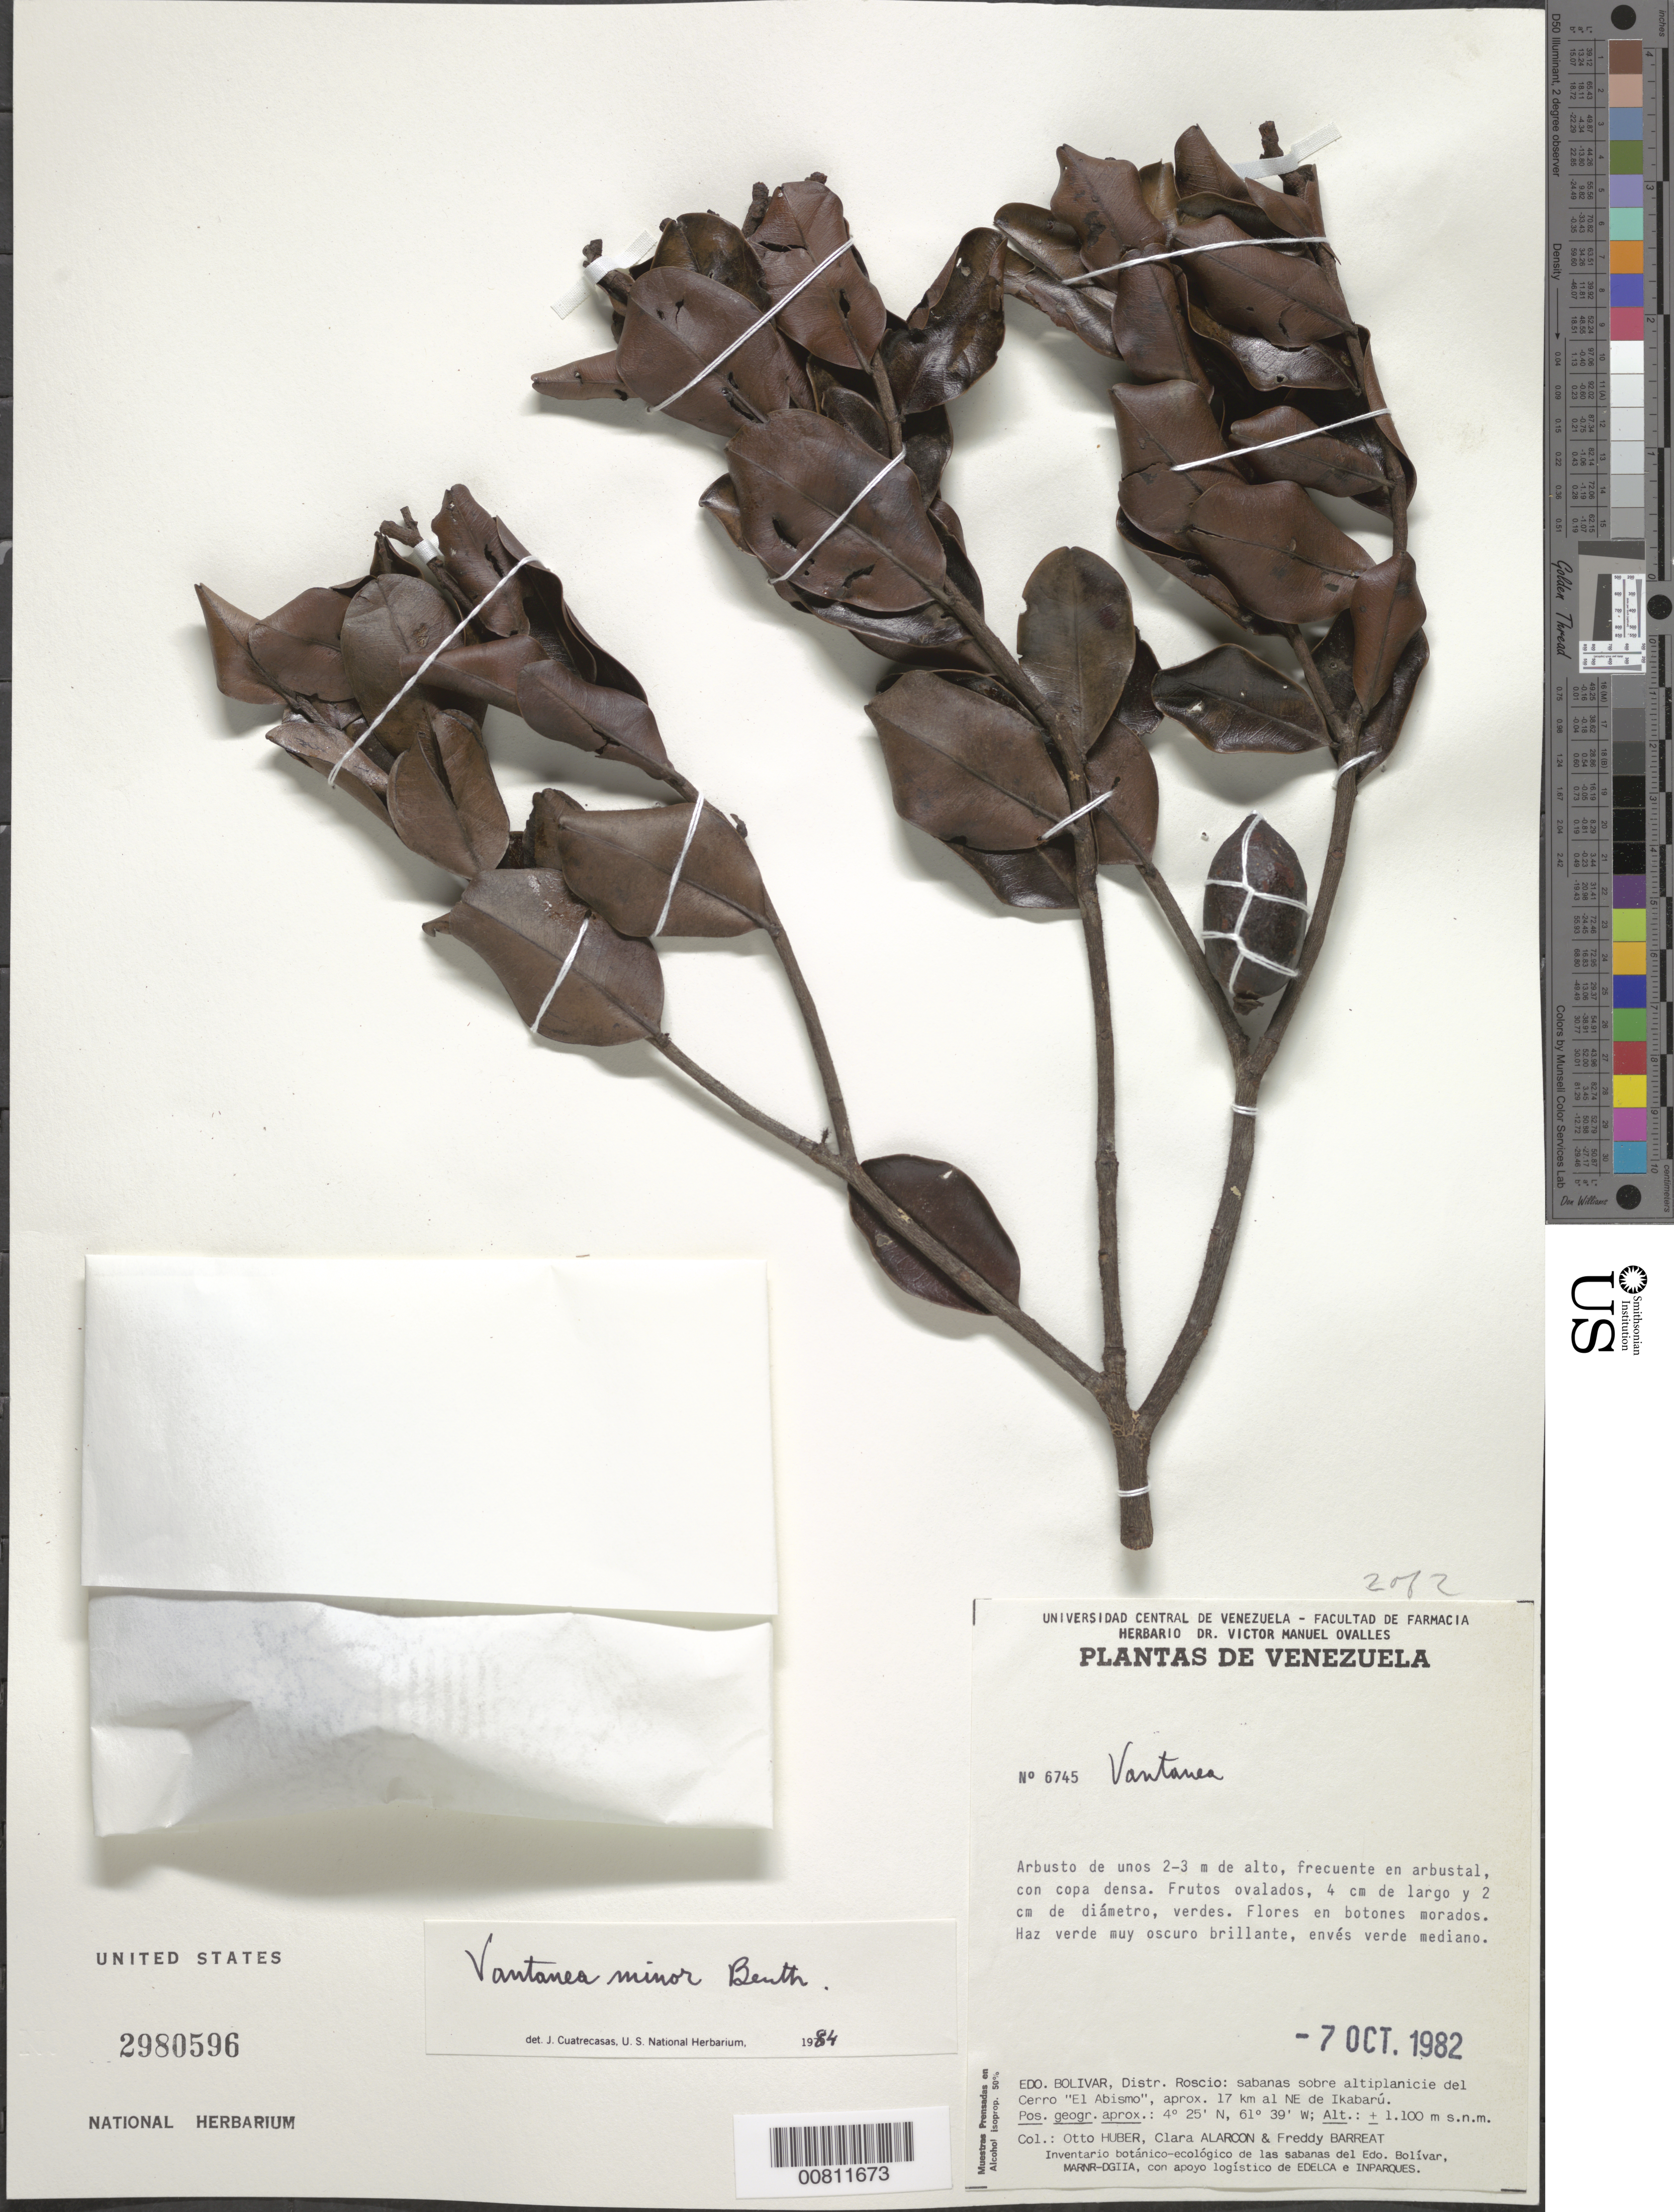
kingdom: Plantae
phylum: Tracheophyta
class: Magnoliopsida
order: Malpighiales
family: Humiriaceae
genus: Vantanea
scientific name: Vantanea minor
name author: Benth.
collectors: O. Huber, C. Alarcon & F. Barreat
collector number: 6745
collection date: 1982-10-07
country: Venezuela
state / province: Bolivar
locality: Distr. Roscio: sabanas sobre altiplanicie del Cerro "El Abismo", approx 17 km al NE de Ikabarú.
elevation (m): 1100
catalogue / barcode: US 2980596